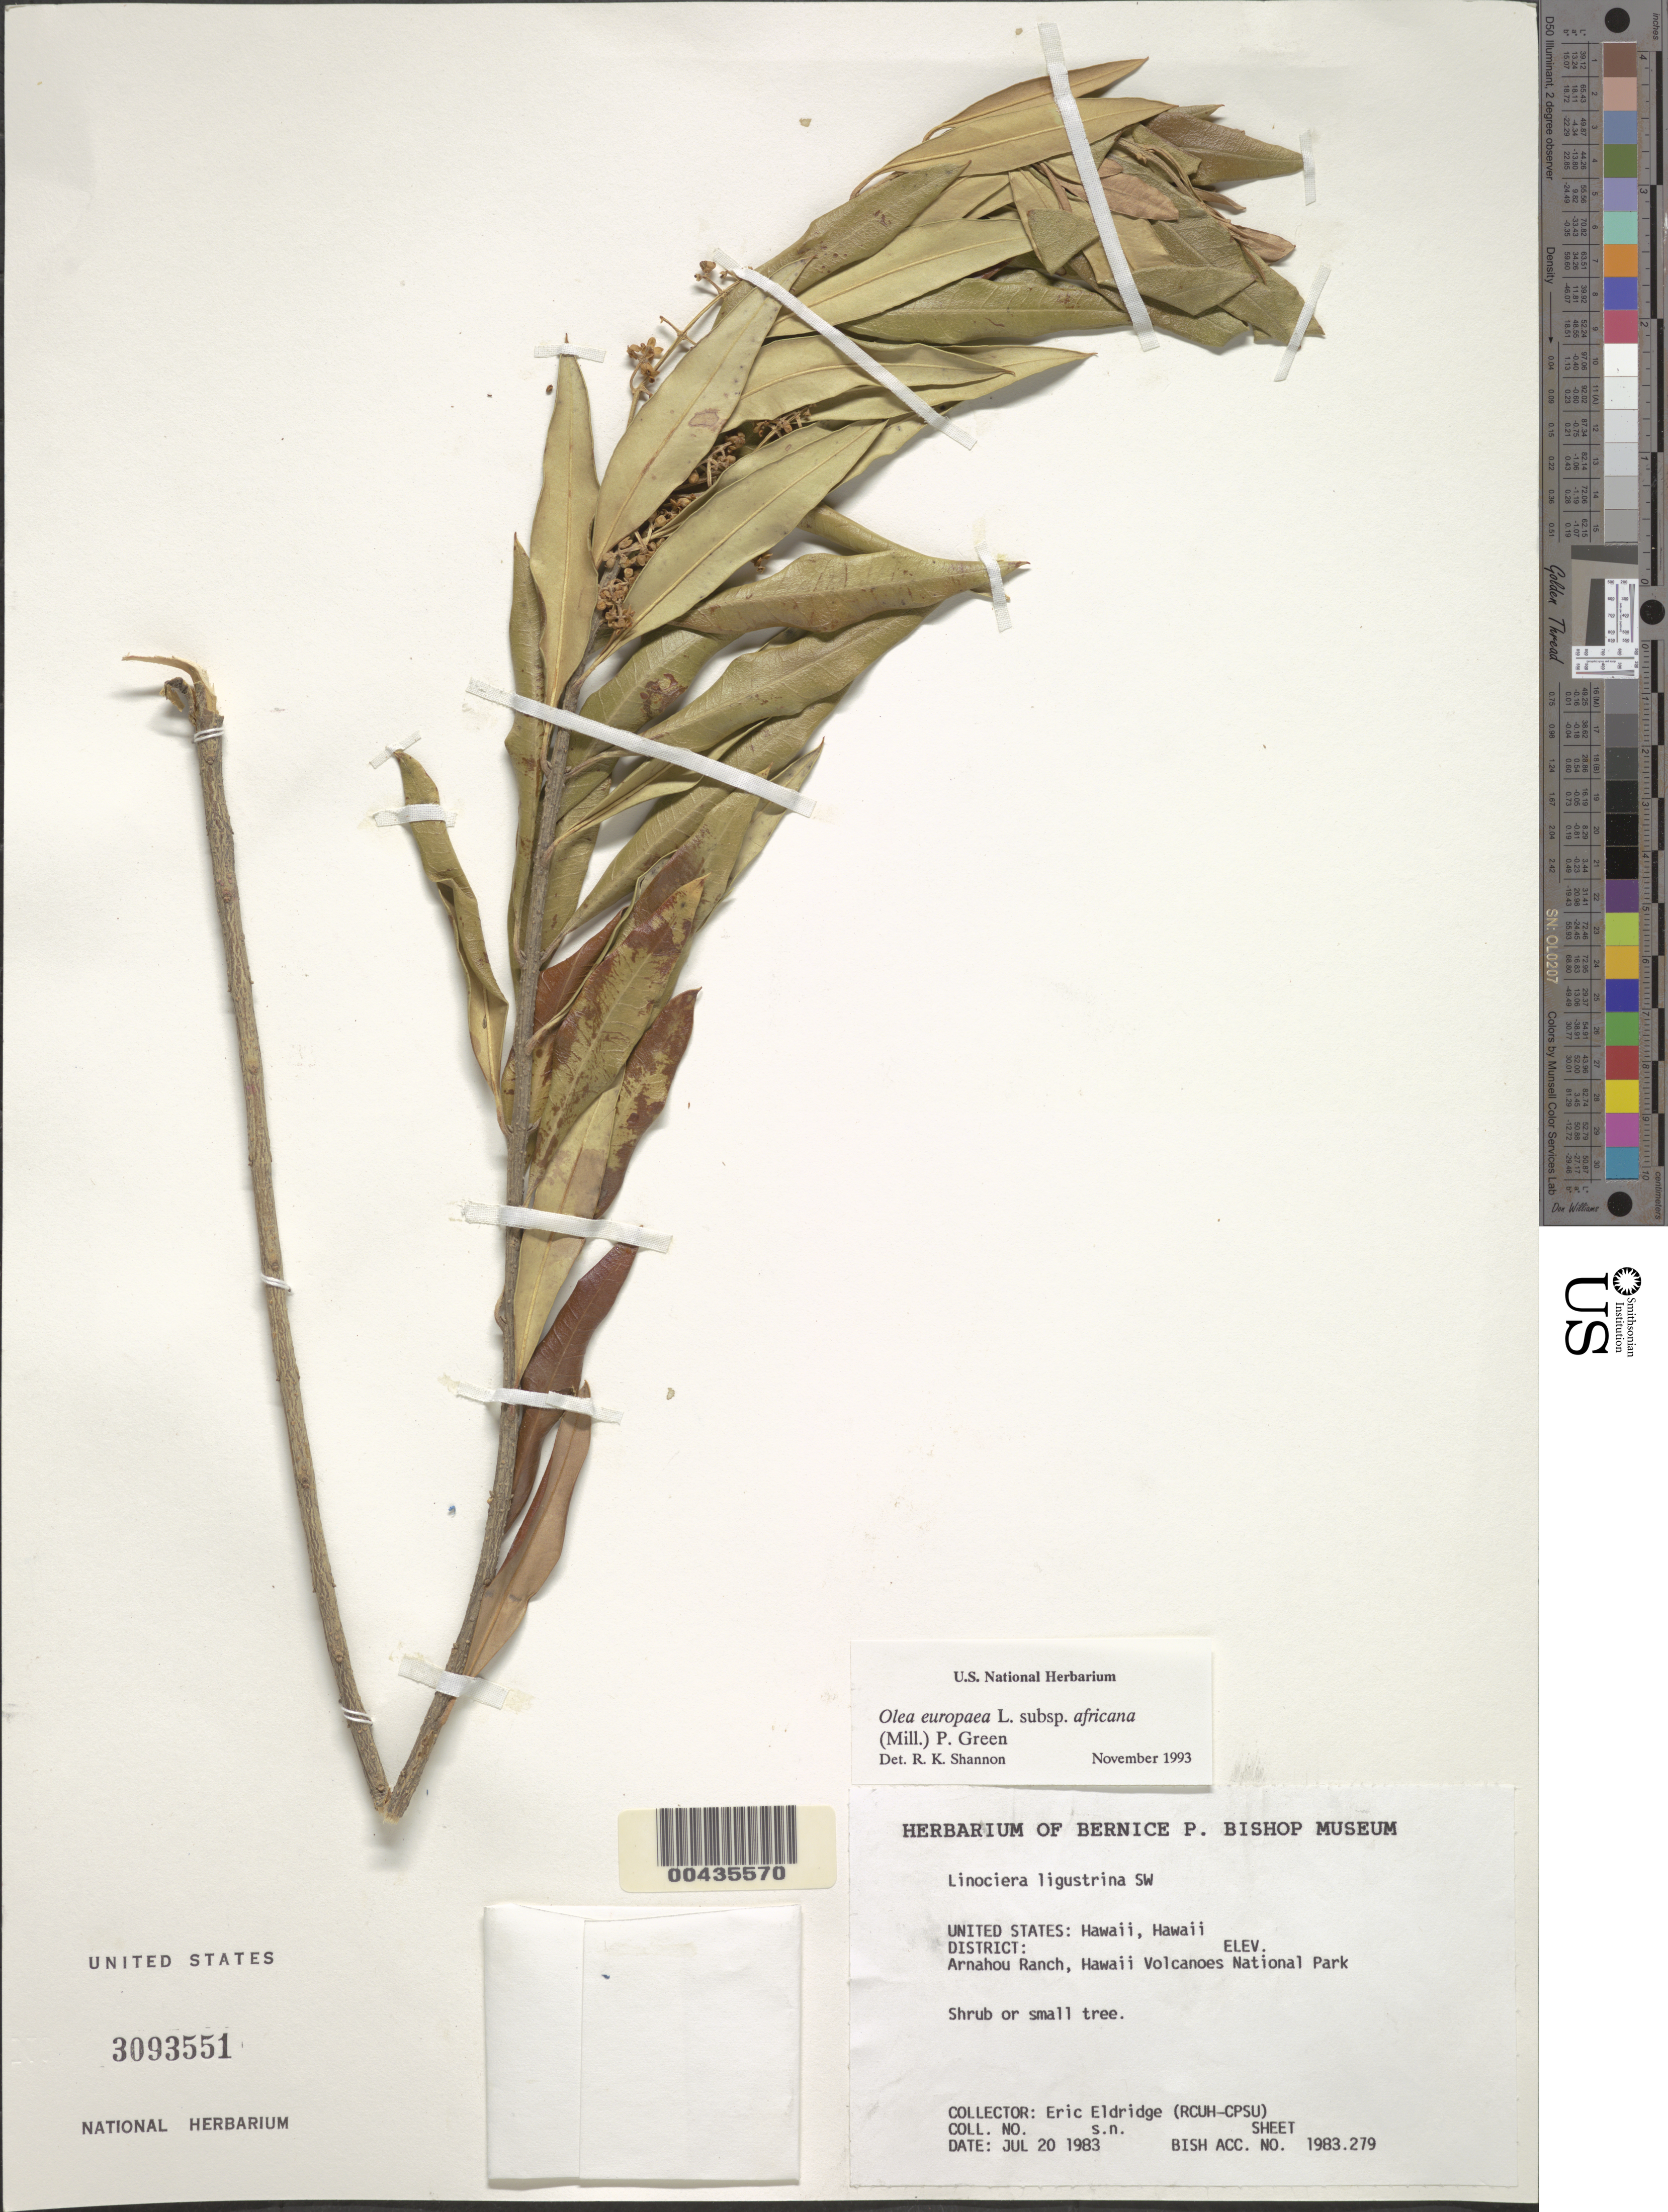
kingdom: Plantae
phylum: Tracheophyta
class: Magnoliopsida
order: Lamiales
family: Oleaceae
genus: Olea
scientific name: Olea europaea subsp. cuspidata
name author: (Wall. & G. Don) Cif.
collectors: E. Eldridge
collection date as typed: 20 Jul 1983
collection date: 1983-07-20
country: United States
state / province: Hawaii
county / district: Hawaii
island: Hawaii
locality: Arnahou Ranch, Hawaii Volcanoes National Park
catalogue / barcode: US 3093551